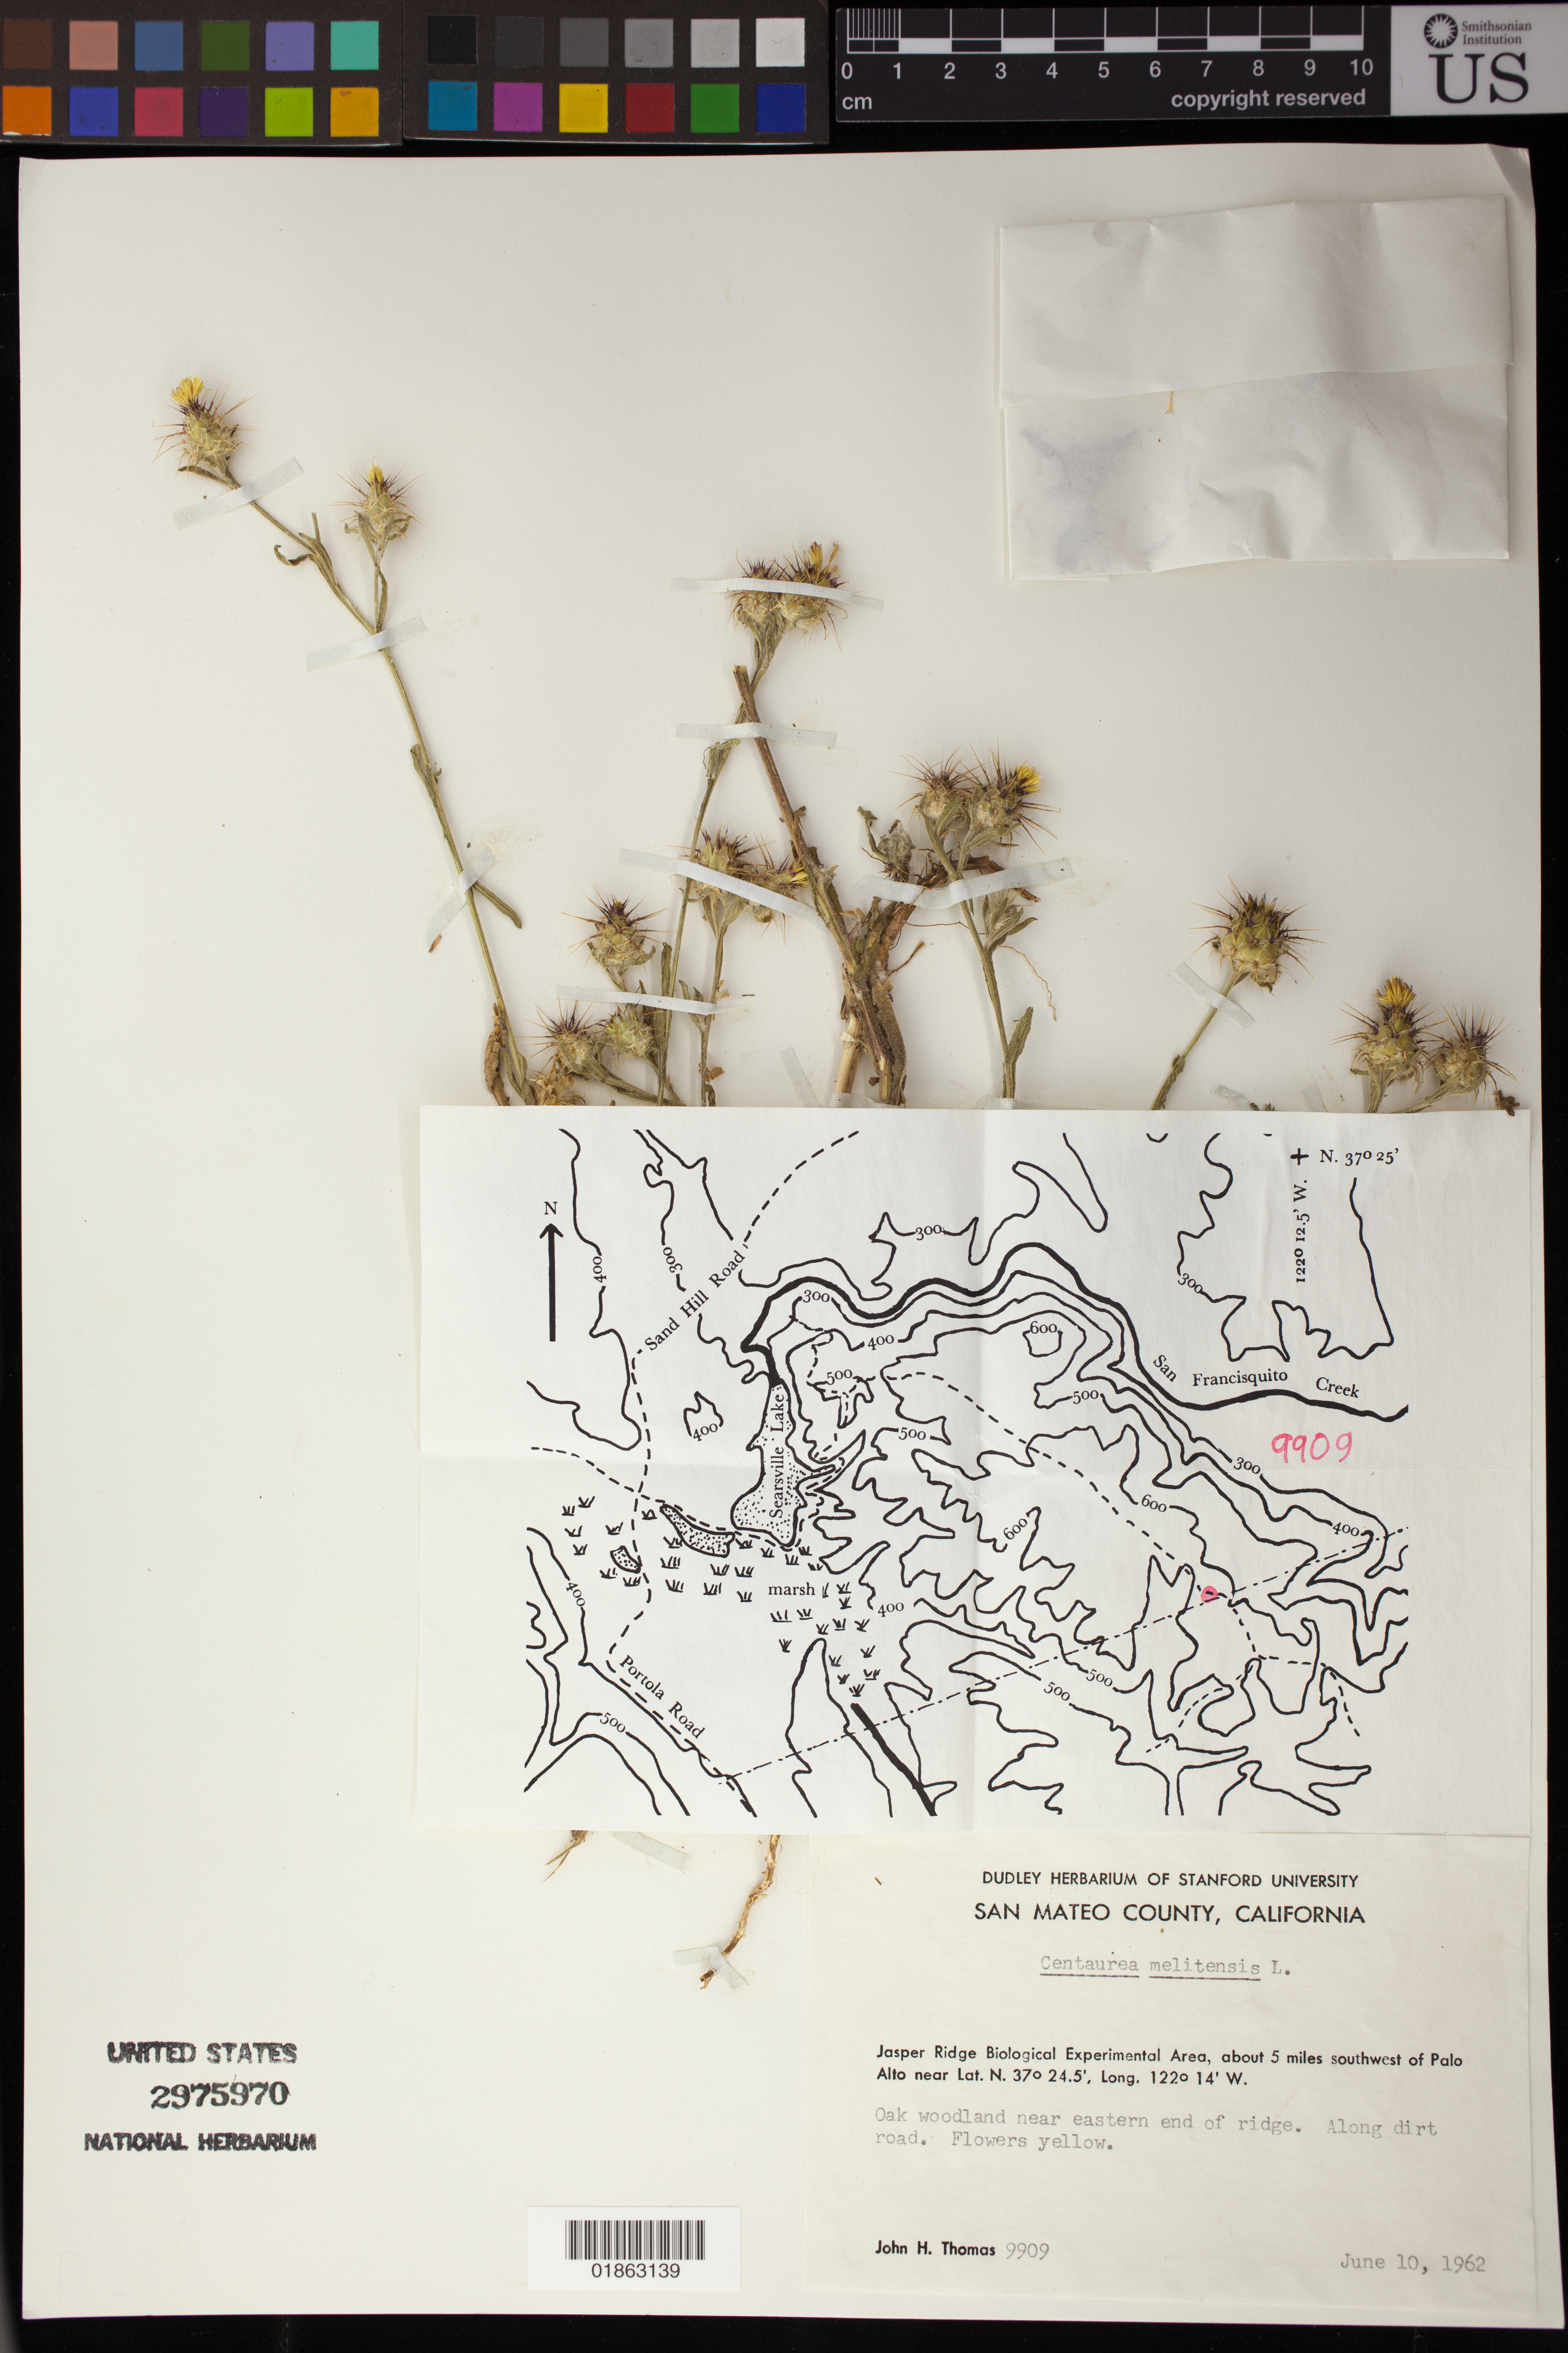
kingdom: Plantae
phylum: Tracheophyta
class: Magnoliopsida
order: Asterales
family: Asteraceae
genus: Centaurea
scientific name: Centaurea melitensis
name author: L.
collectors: J. H. Thomas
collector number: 9909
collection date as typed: June 10, 1962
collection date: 1962-06-10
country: United States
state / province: California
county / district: San Mateo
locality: Jasper Ridge Biological Experimental Area, about 5 miles southwest of Palo Alto.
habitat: Oak woodland near eastern end of ridge. Along dirt road.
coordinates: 37 24.5 N, 122 14 W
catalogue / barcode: US 2975970